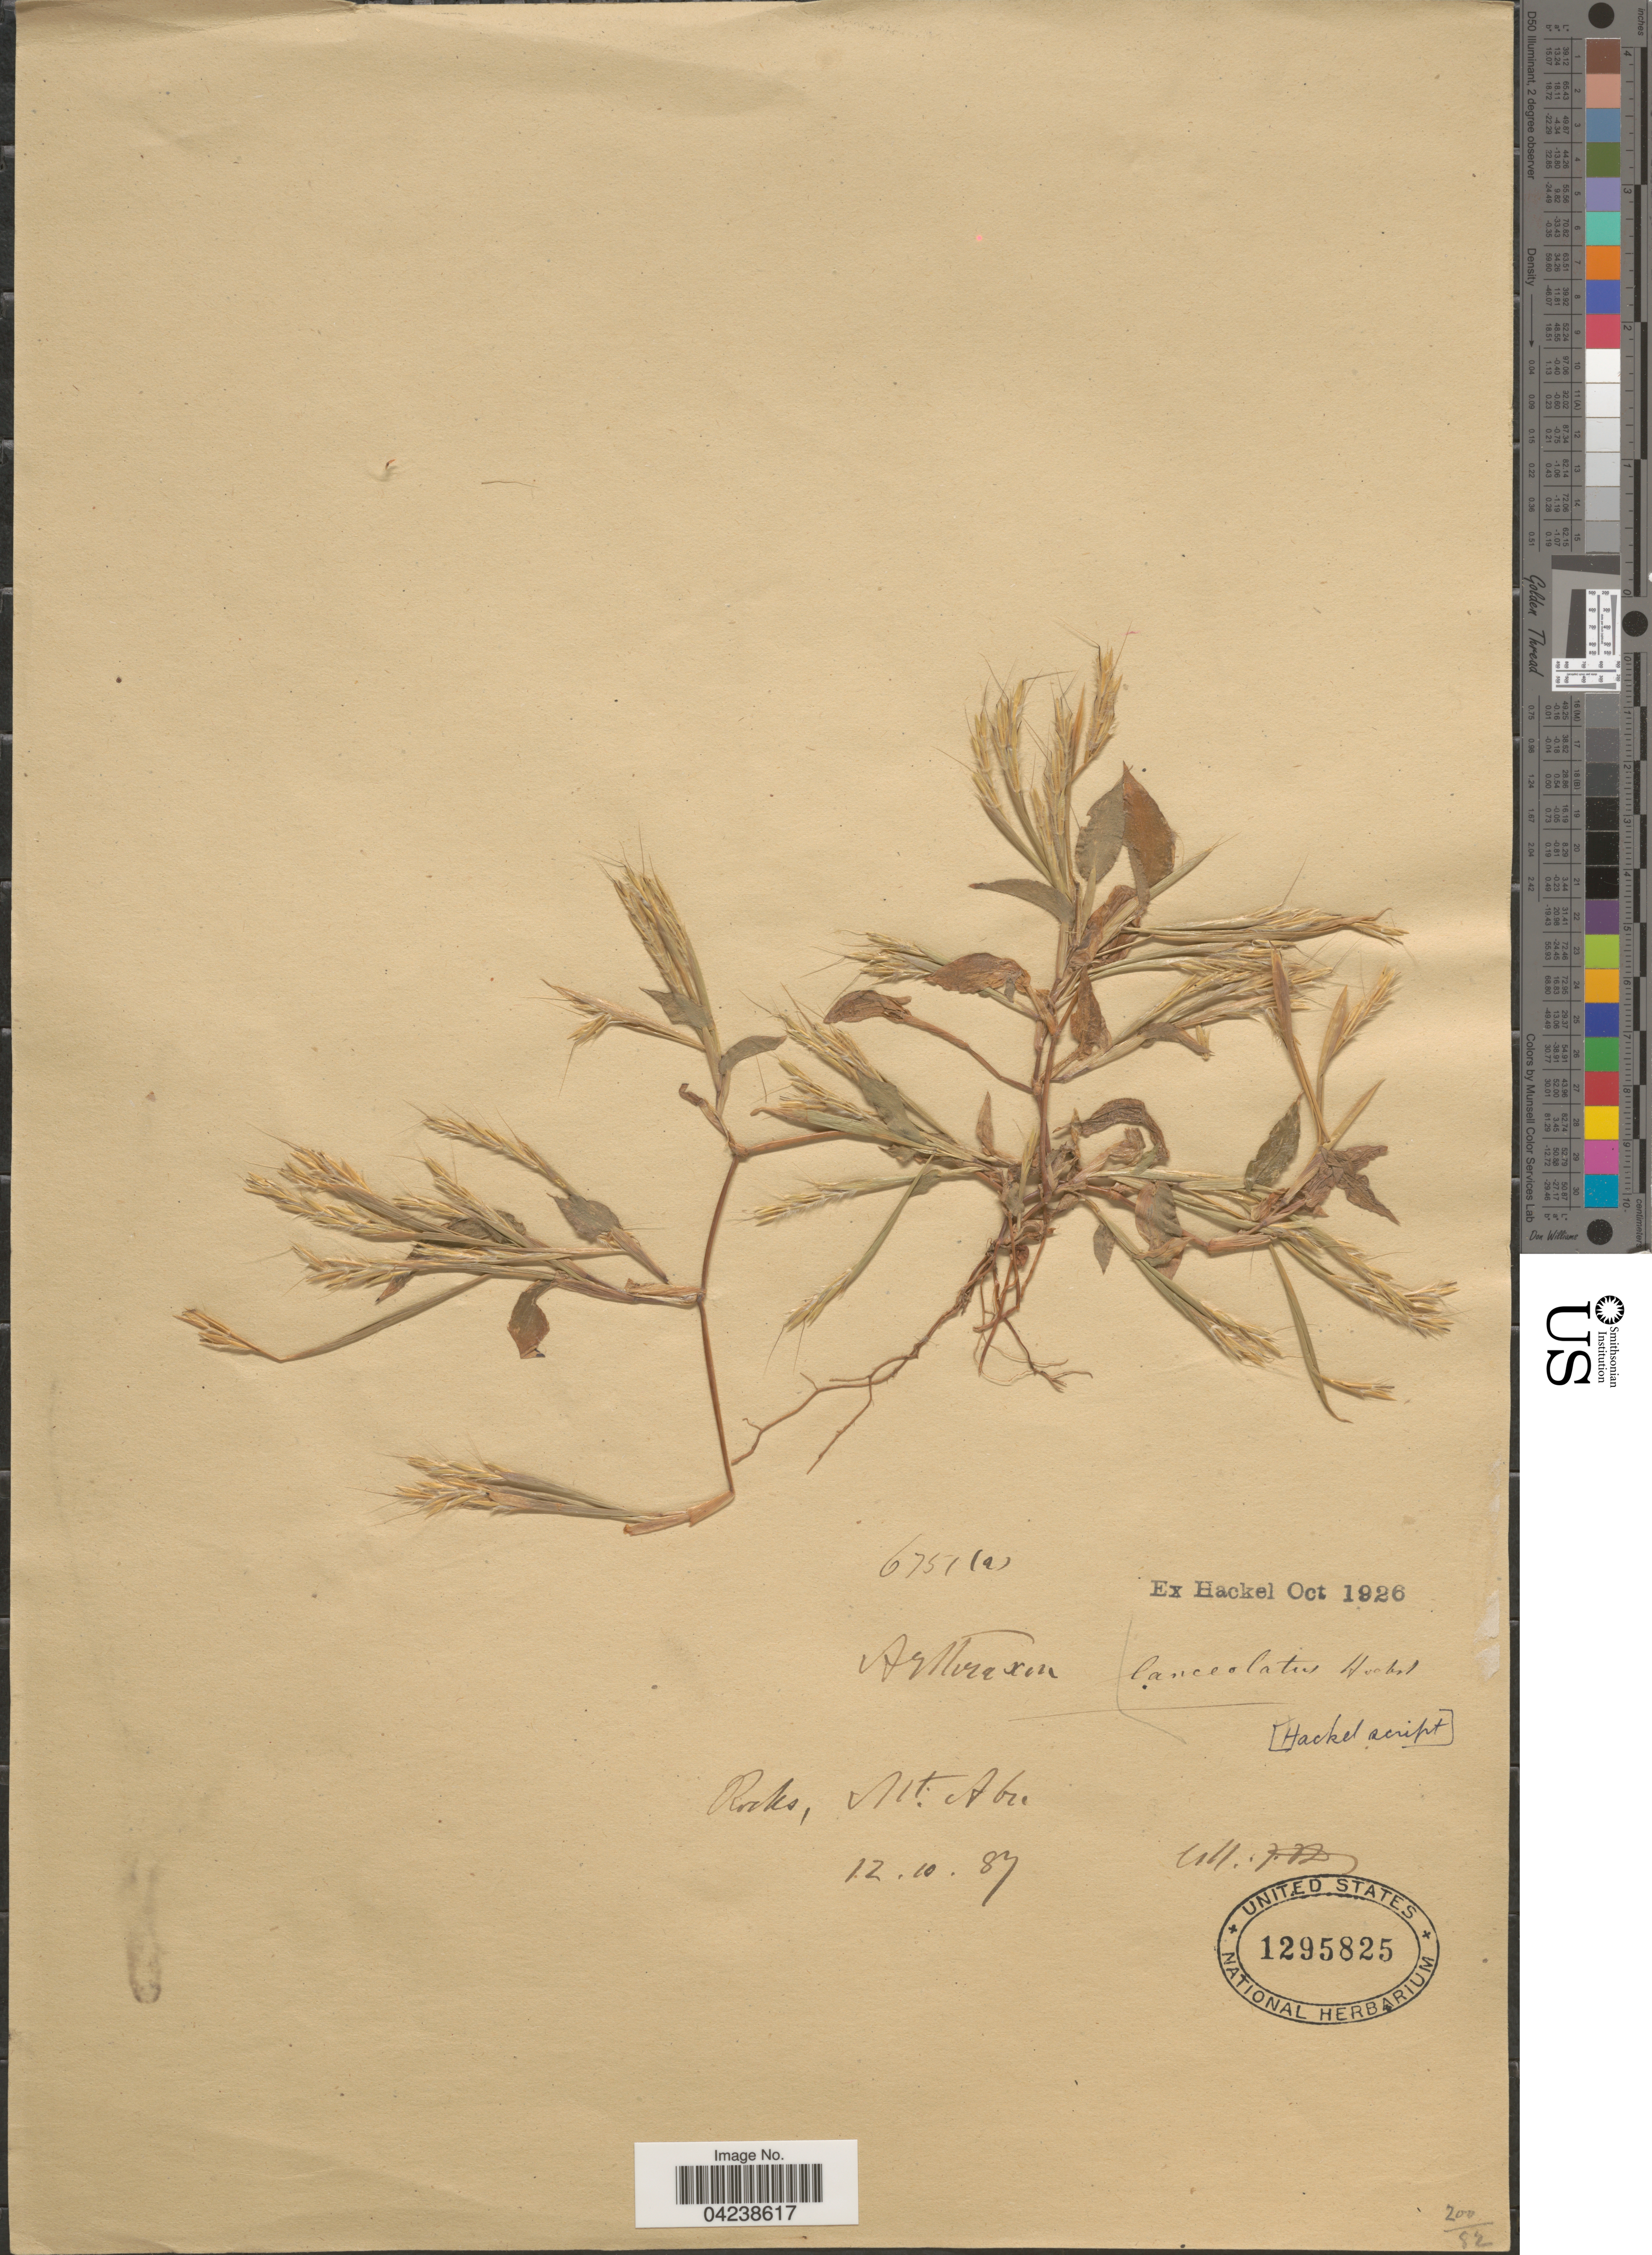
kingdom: Plantae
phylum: Tracheophyta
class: Liliopsida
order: Poales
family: Poaceae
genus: Arthraxon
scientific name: Arthraxon lanceolatus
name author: (Roxb.) Hochst.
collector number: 6751a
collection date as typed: Transcribed d/m/y: 12/10/87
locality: Rocks, Mt. Abu.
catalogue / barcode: US 1295825